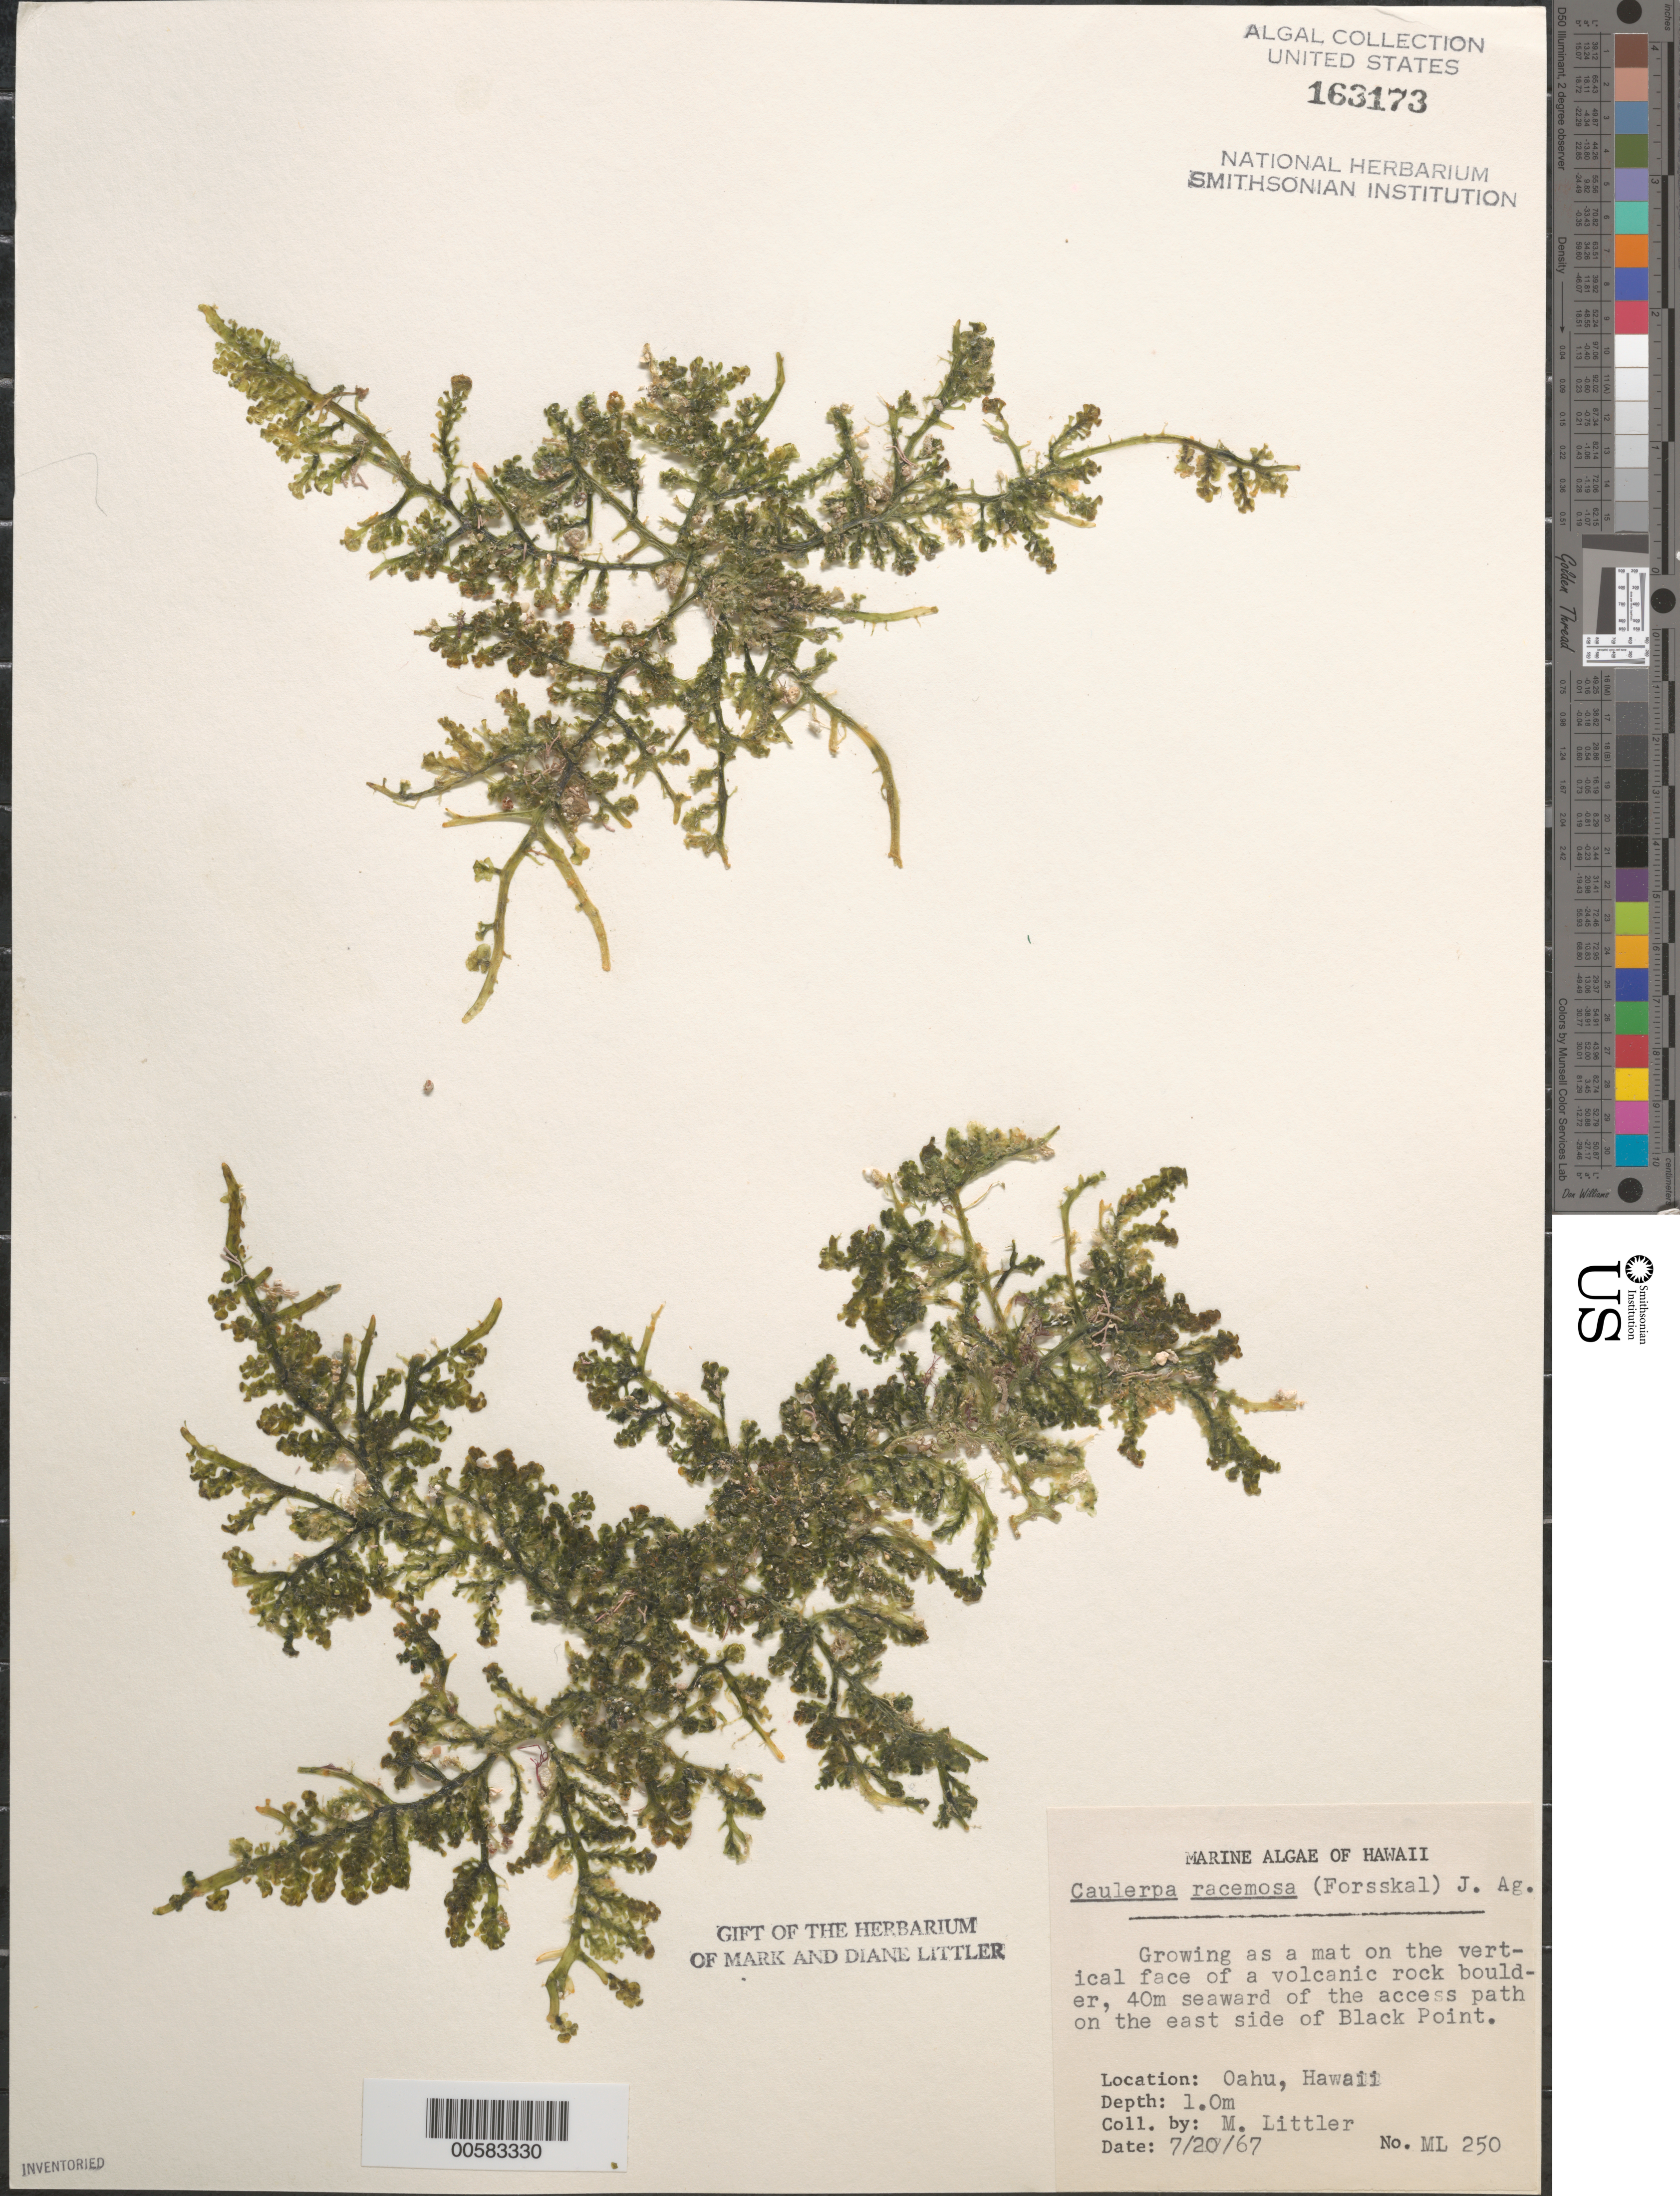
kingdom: Plantae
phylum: Chlorophyta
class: Ulvophyceae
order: Bryopsidales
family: Caulerpaceae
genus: Caulerpa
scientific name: Caulerpa racemosa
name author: (Forssk.) J. Agardh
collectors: M. M. Littler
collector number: ML 250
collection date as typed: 20 Jul 1967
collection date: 1967-07-20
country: United States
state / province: Hawaii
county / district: Honolulu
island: Oahu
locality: Black Point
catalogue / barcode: US 163173